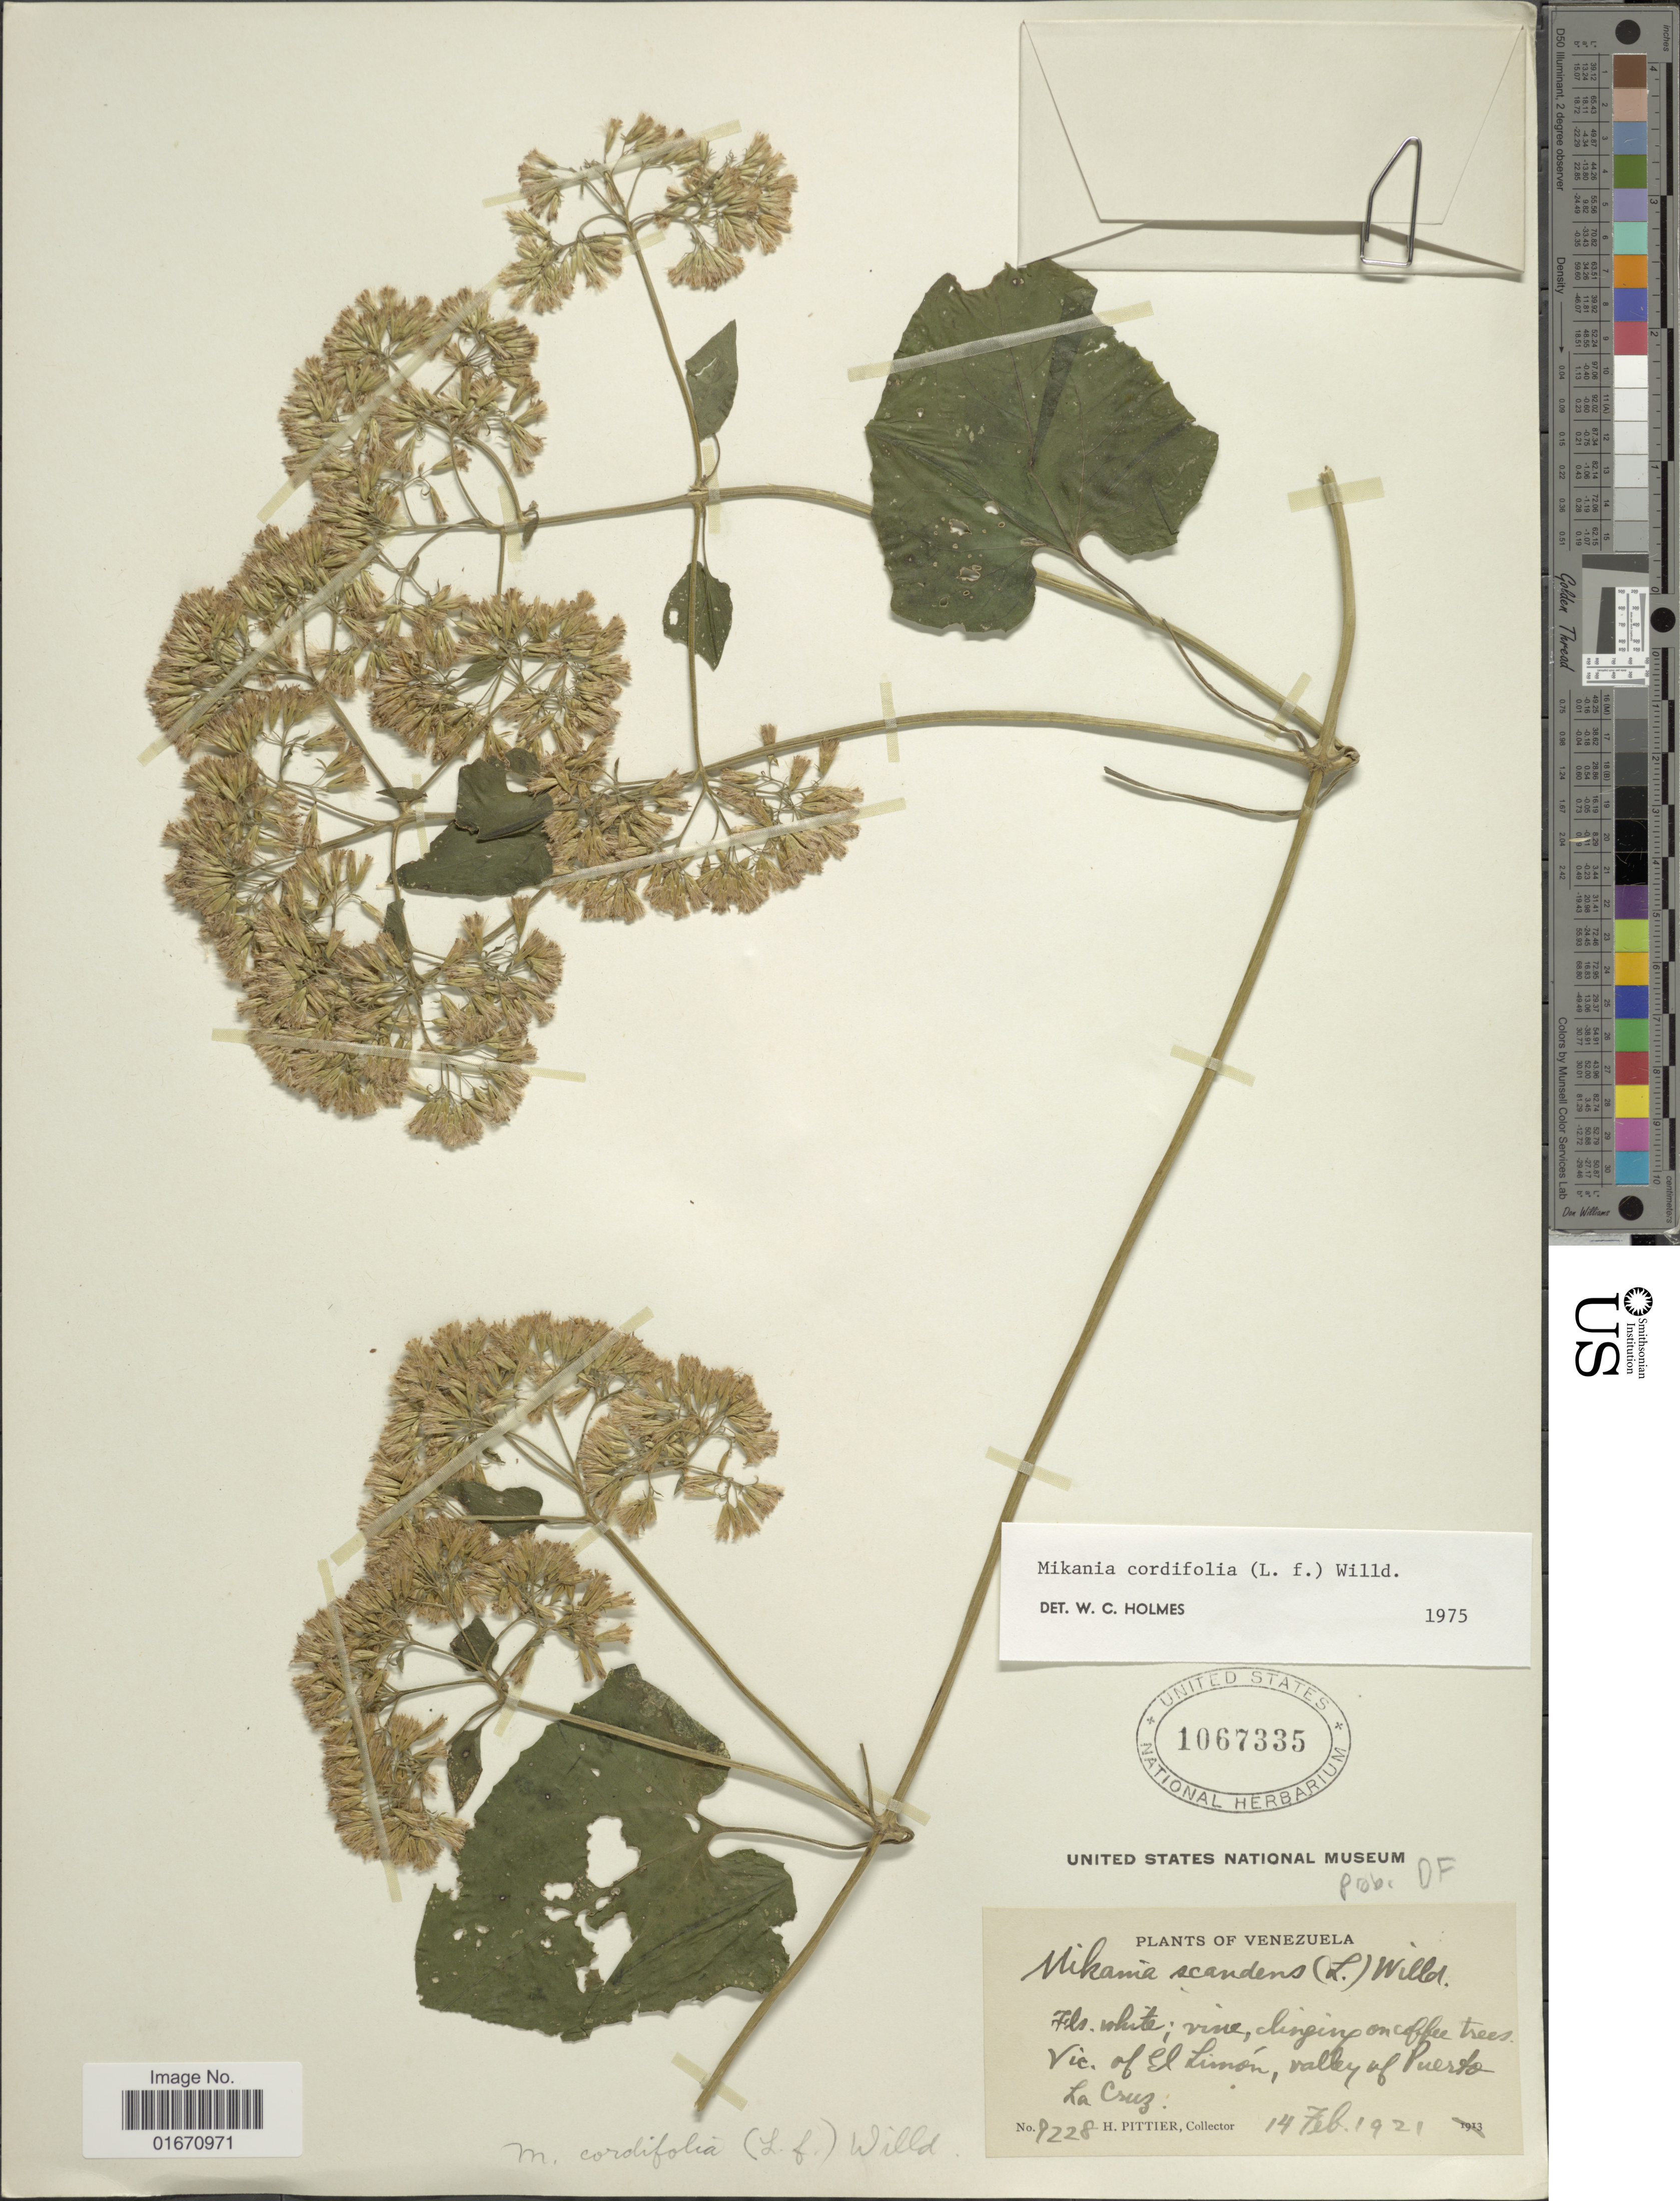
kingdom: Plantae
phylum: Tracheophyta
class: Magnoliopsida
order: Asterales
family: Asteraceae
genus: Mikania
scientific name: Mikania cordifolia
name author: Kunth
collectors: H. F. Pittier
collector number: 9228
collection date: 1921-02-14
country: Venezuela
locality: Vic. of El Limon, valley of Puerto La Cruz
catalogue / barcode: US 1067335